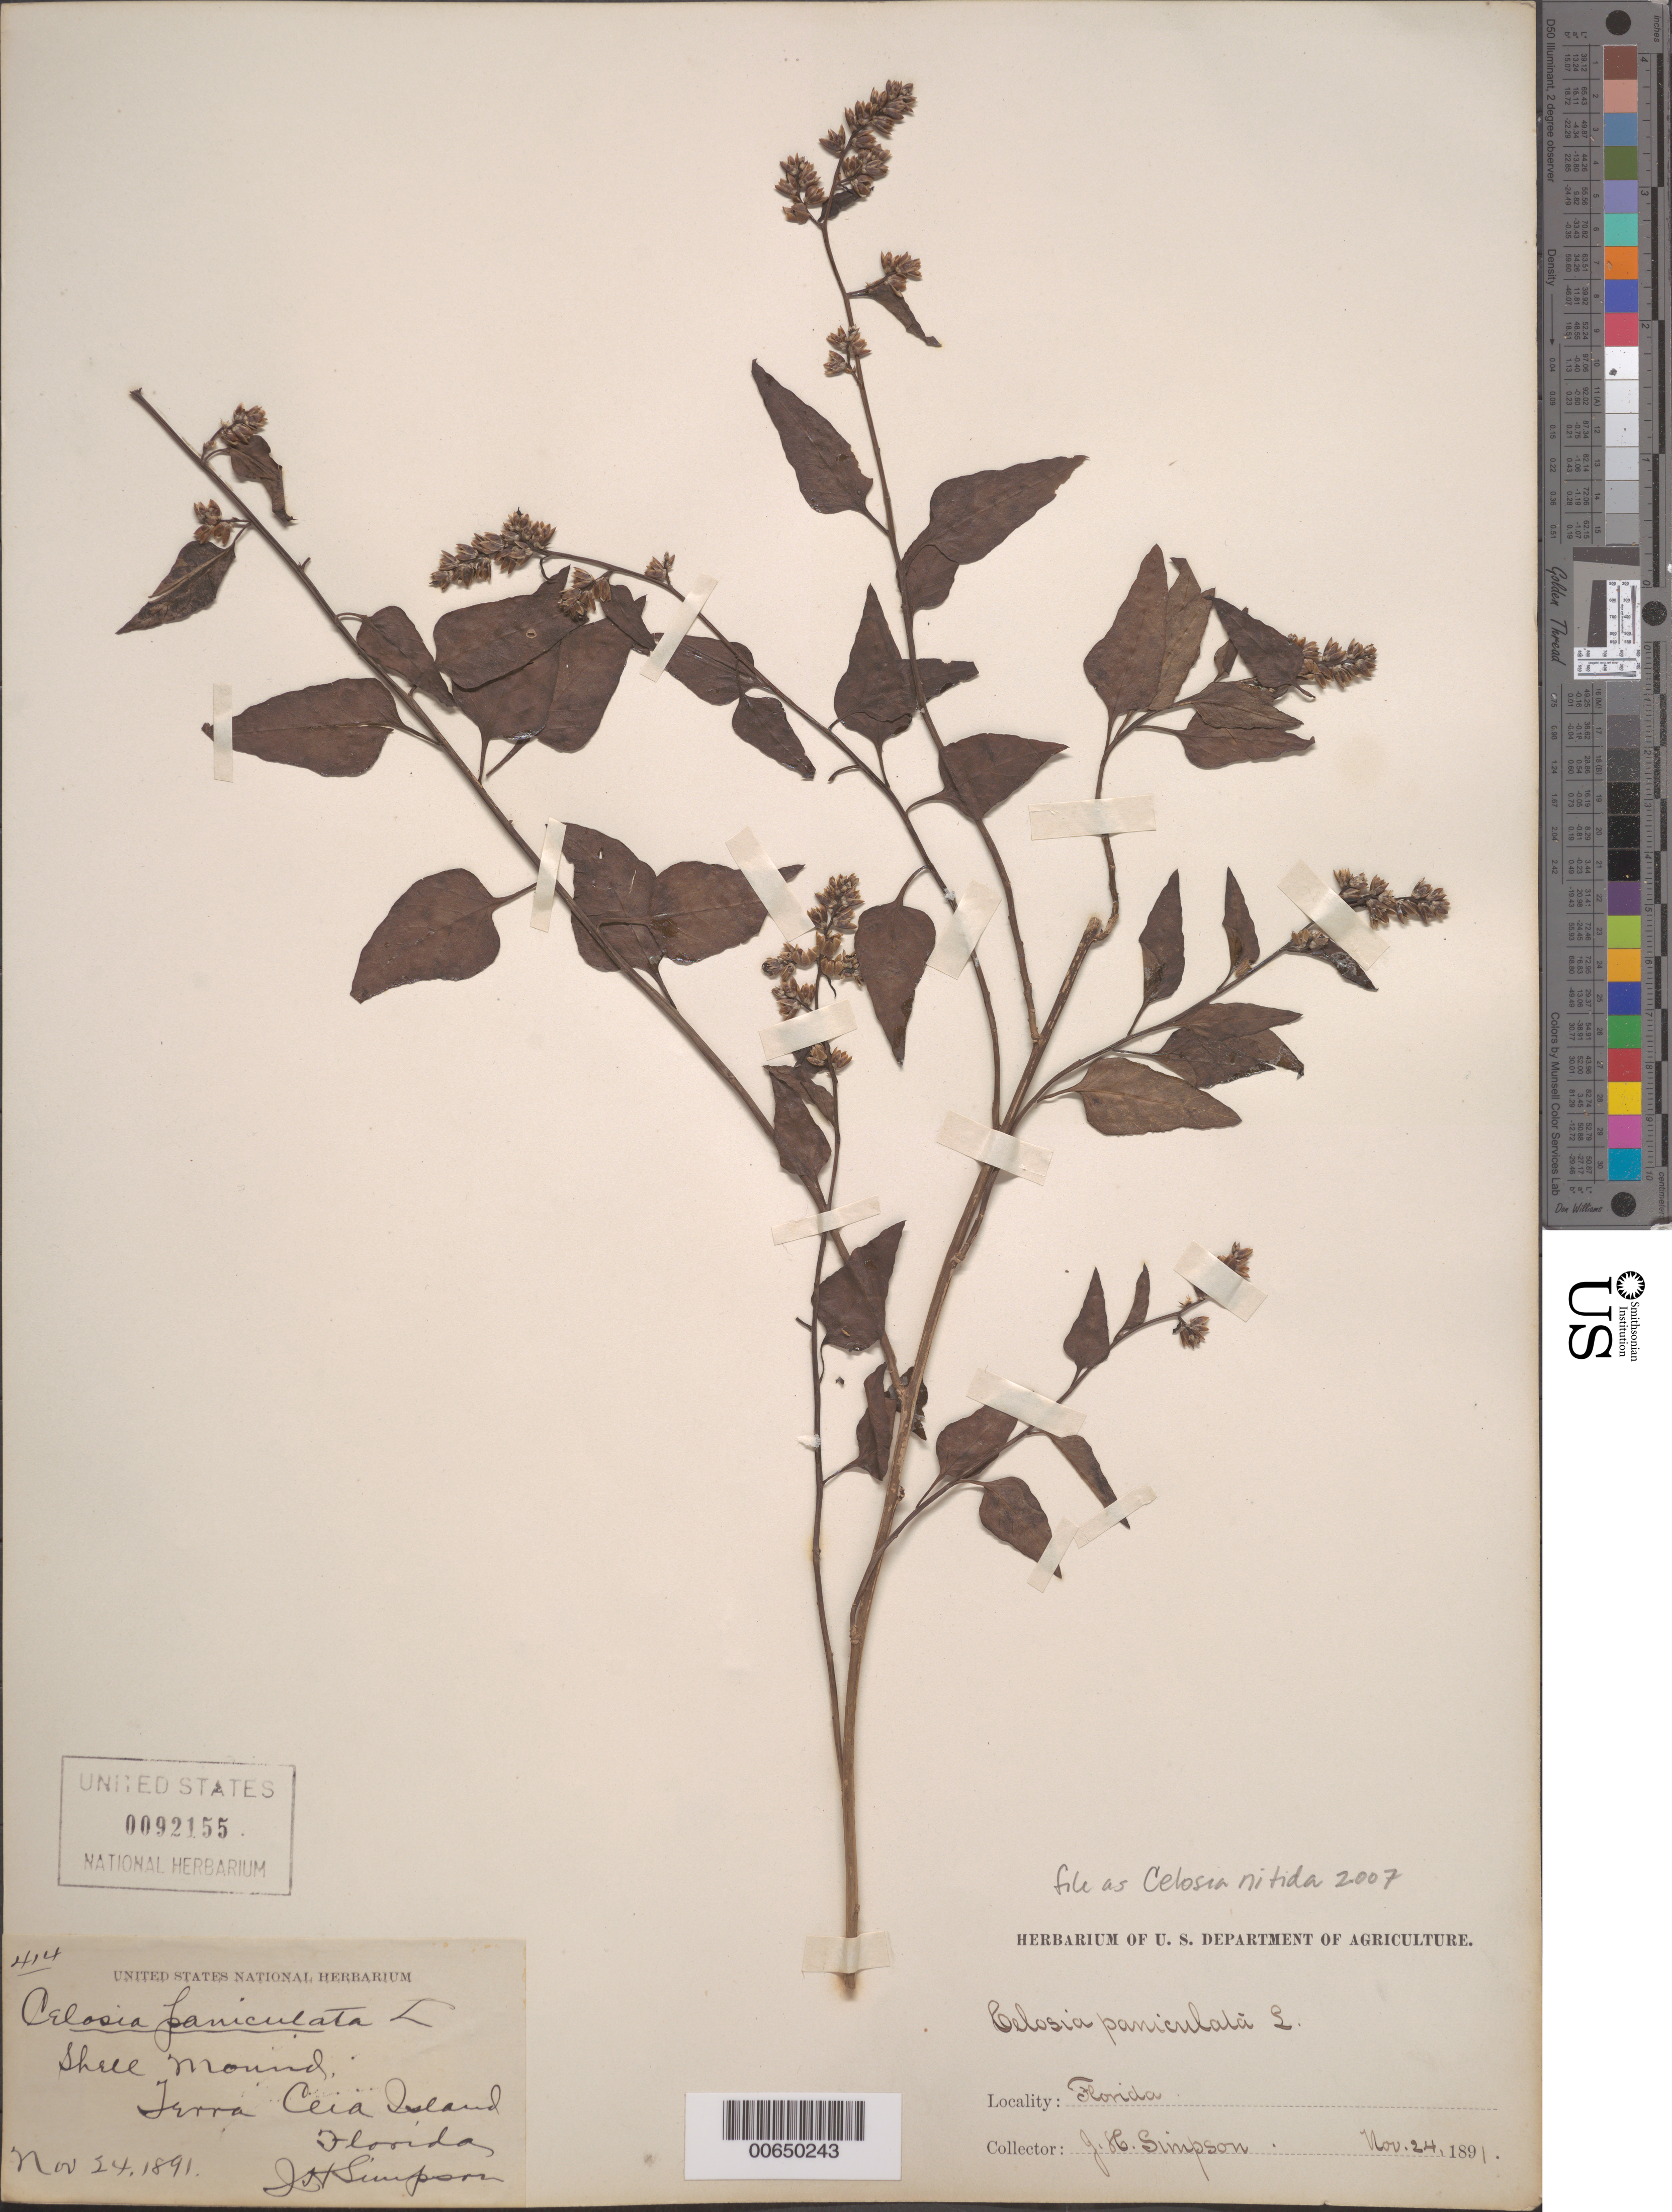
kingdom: Plantae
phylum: Tracheophyta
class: Magnoliopsida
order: Caryophyllales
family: Amaranthaceae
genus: Celosia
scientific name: Celosia nitida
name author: Vahl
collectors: J. H. Simpson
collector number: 414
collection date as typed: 24 Nov 1891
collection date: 1891-11-24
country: United States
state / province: Florida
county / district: Manatee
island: Terra Ceia Island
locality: Shell Mound.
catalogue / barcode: US 92155